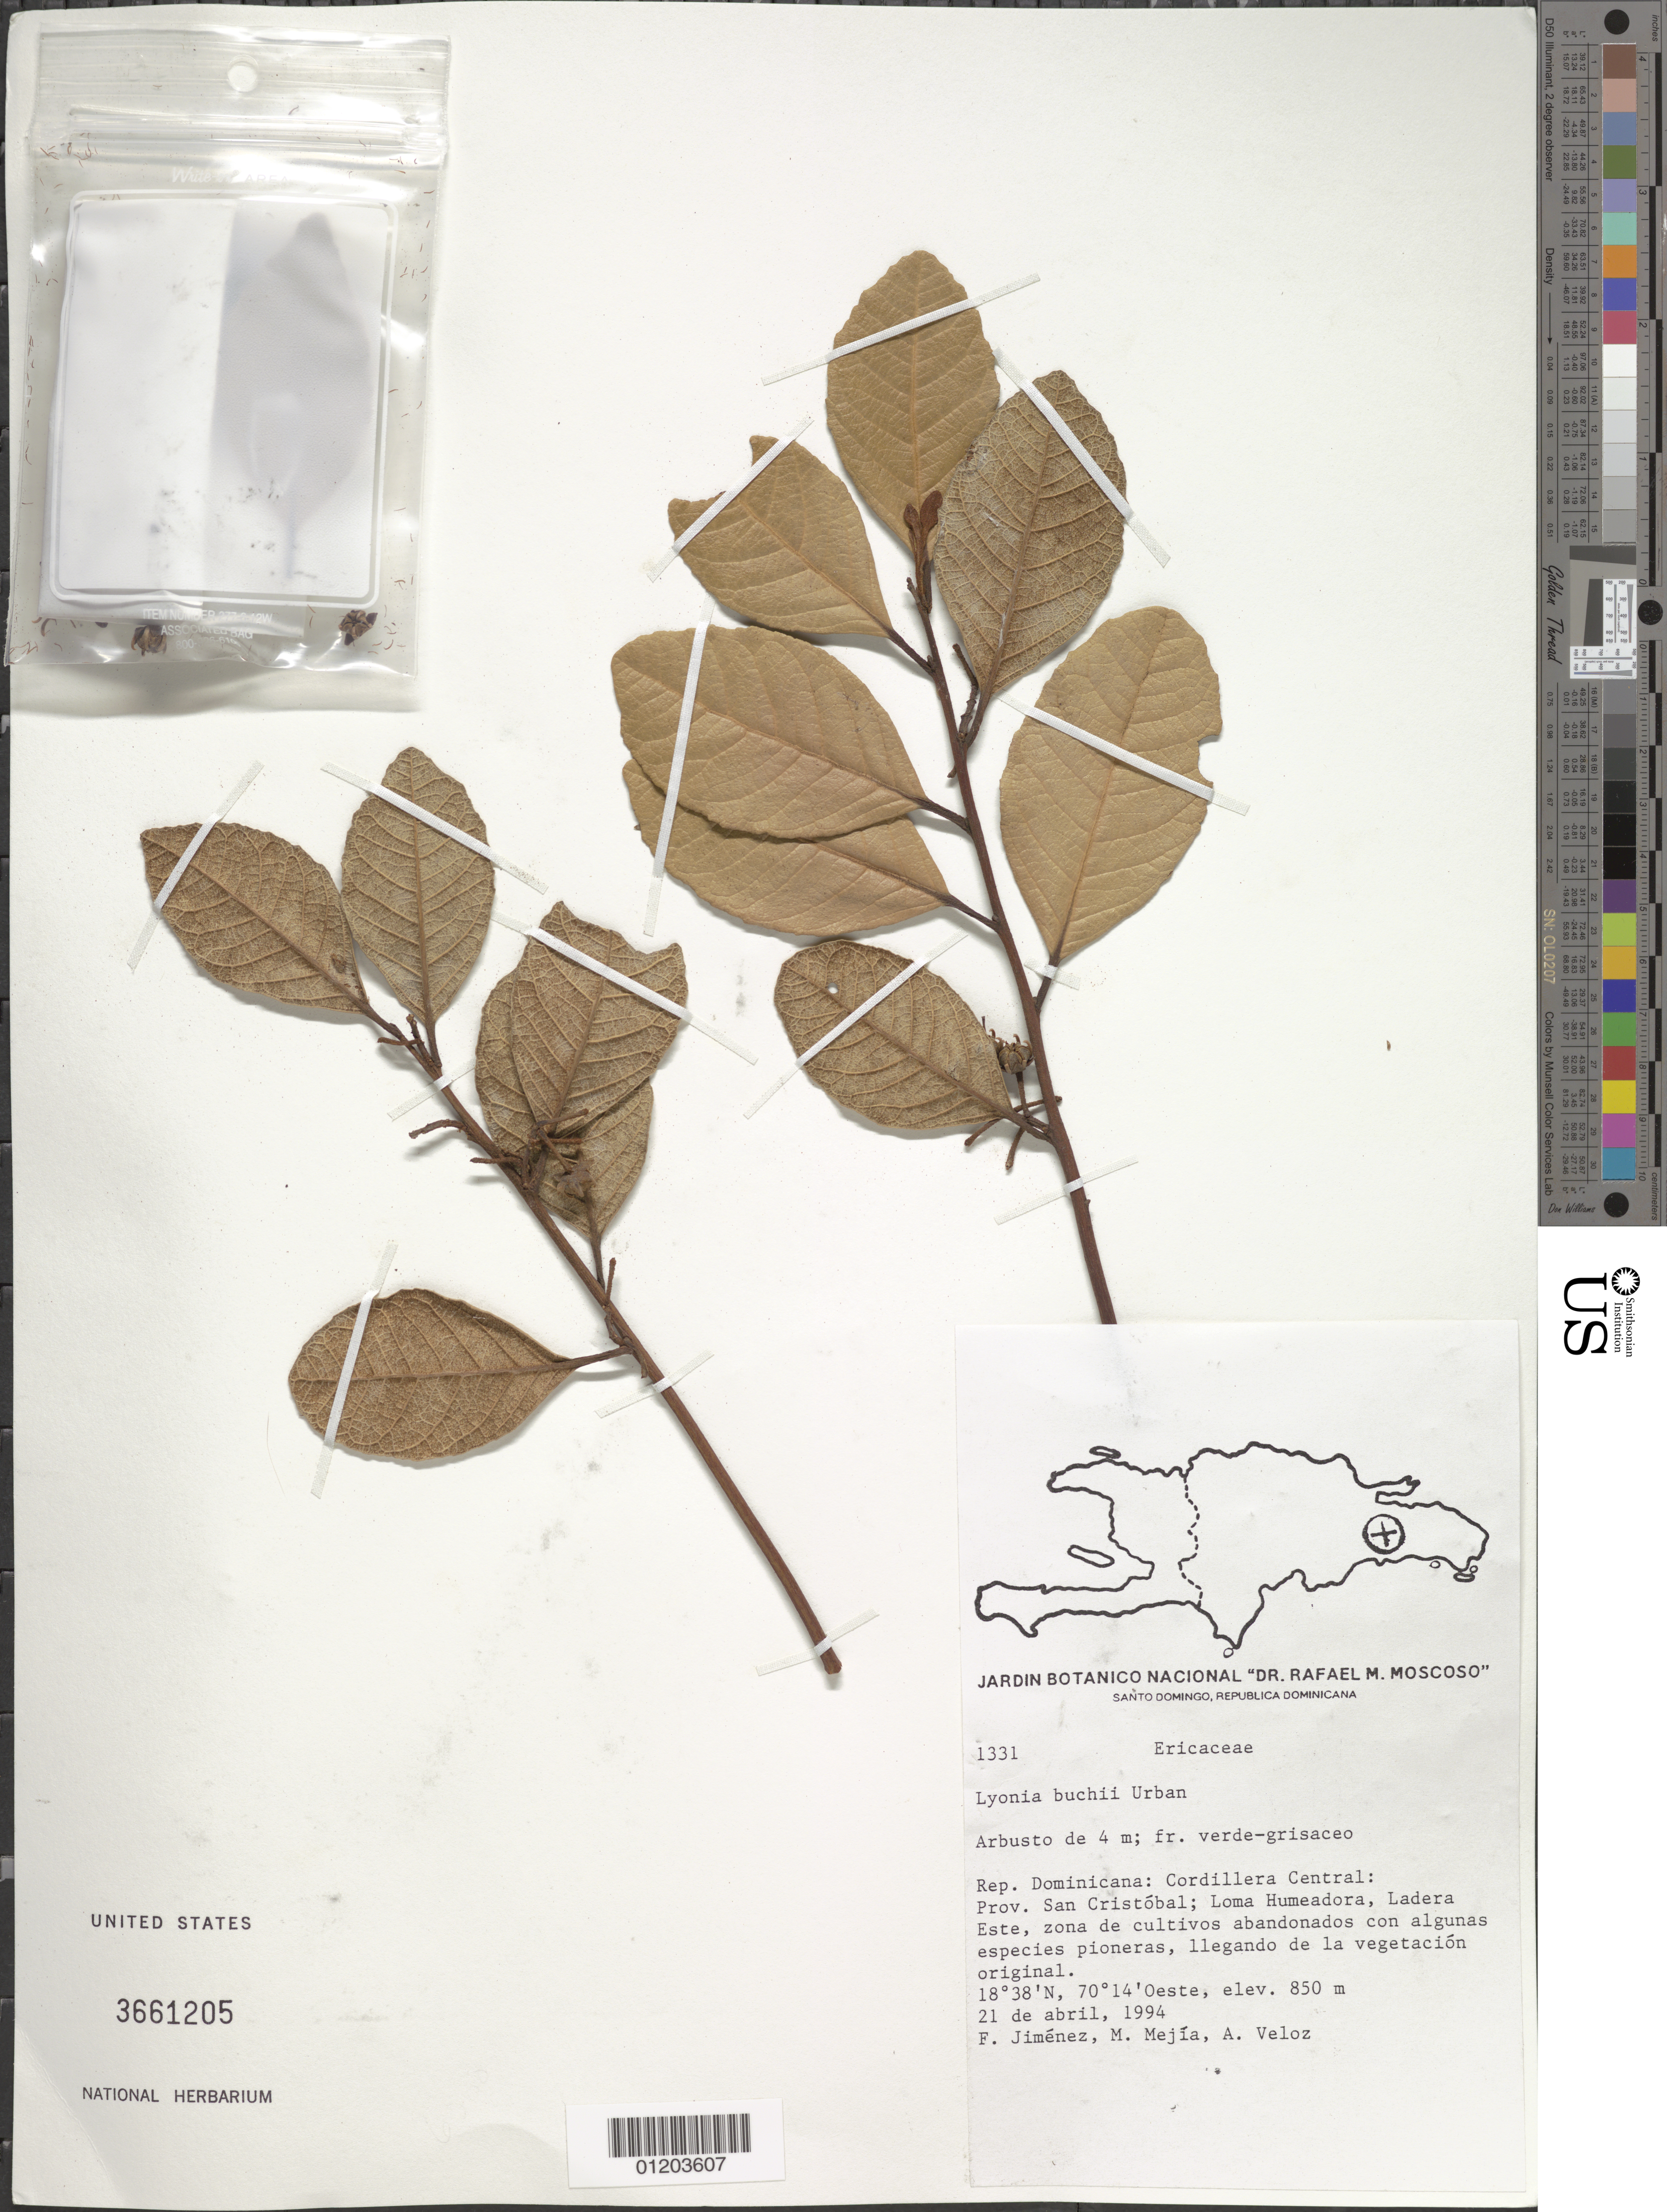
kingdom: Plantae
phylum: Tracheophyta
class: Magnoliopsida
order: Ericales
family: Ericaceae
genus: Lyonia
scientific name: Lyonia buchii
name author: Urb.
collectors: F. Jiménez, M. Mejia & A. Veloz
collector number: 1331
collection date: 1994-04-21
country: Dominican Republic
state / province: San Cristóbal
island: Hispaniola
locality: Cordillera Central; Loma Humeadora, Ladera Este.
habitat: Zona de cultivos abandonados con algunas especies pioners, llegando de la vegetación original.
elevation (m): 850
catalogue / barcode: US 3661205